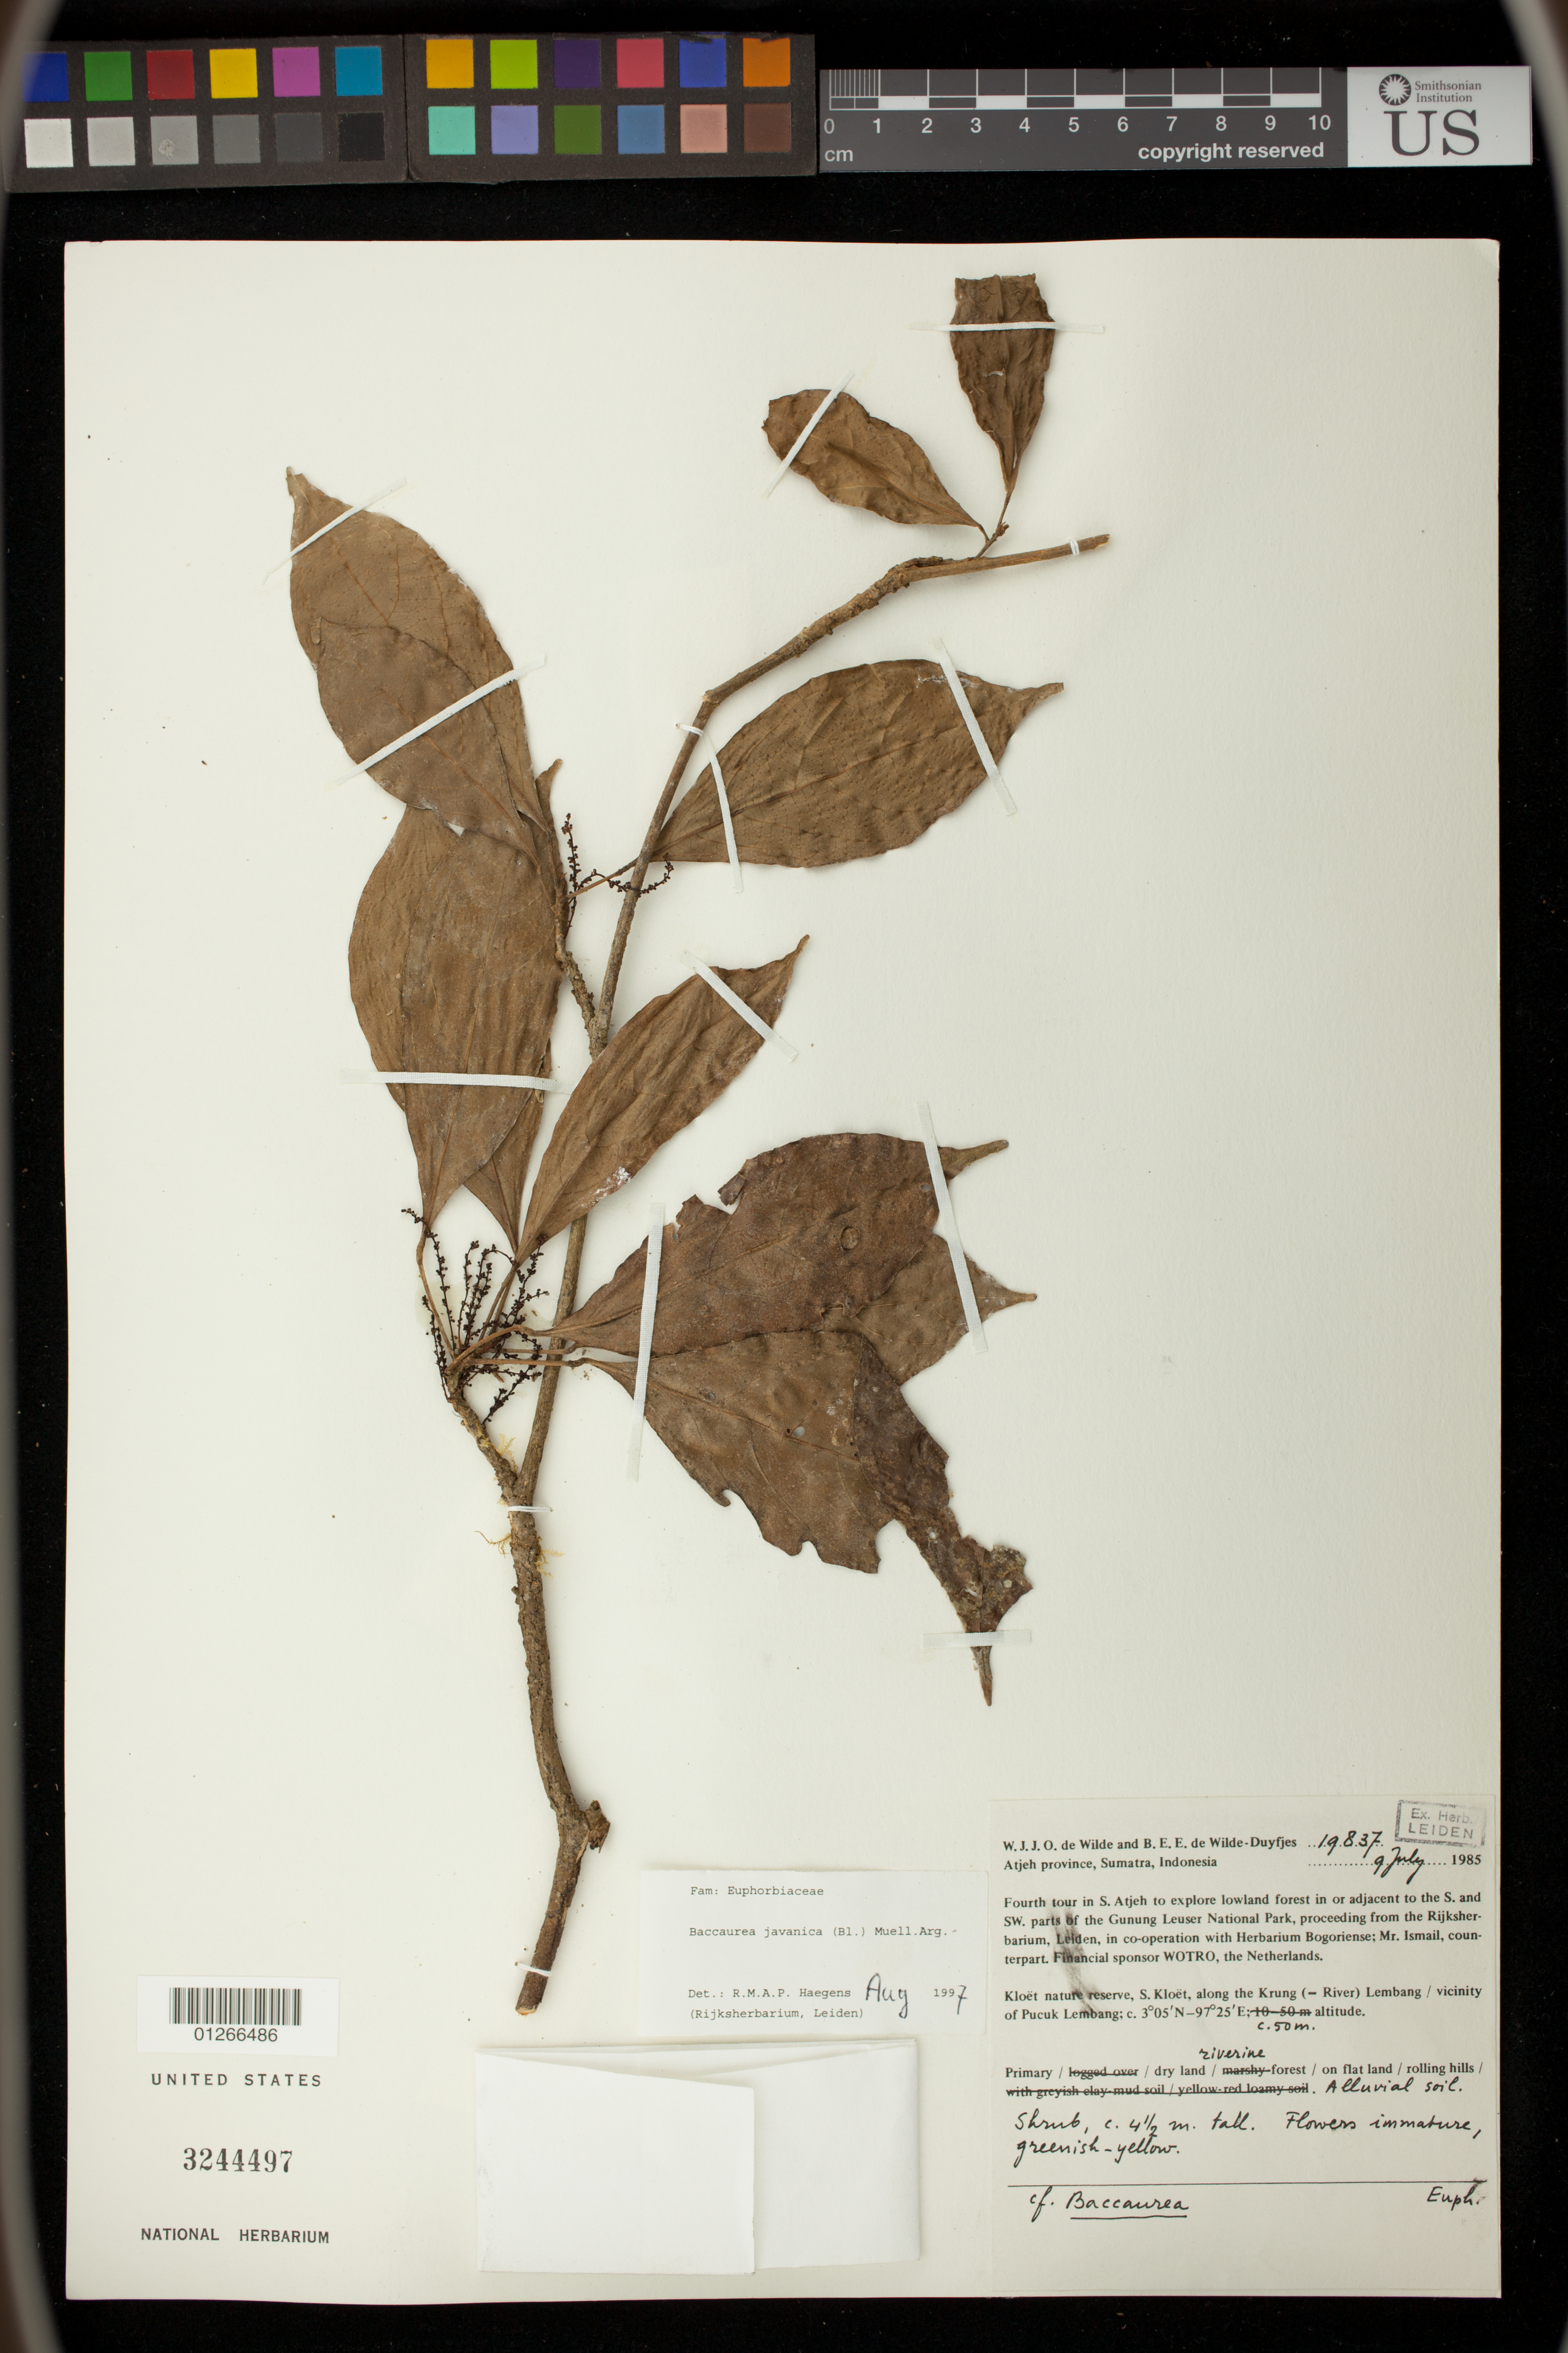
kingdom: Plantae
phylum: Tracheophyta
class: Magnoliopsida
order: Malpighiales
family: Phyllanthaceae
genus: Baccaurea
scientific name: Baccaurea javanica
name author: Müll. Arg.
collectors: W. J. de Wilde & B. E. de Wilde-Duyfjes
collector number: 16491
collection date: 1975-04-22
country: Indonesia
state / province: Sumatra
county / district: Aceh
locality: Gunung Leuser Nature Reserve, Atjeh, North Sumatra. Ketambe; valley of Lau Alas, near tributary of Lau Ketambe, c. 35 km NW of Kutatjane.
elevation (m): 200